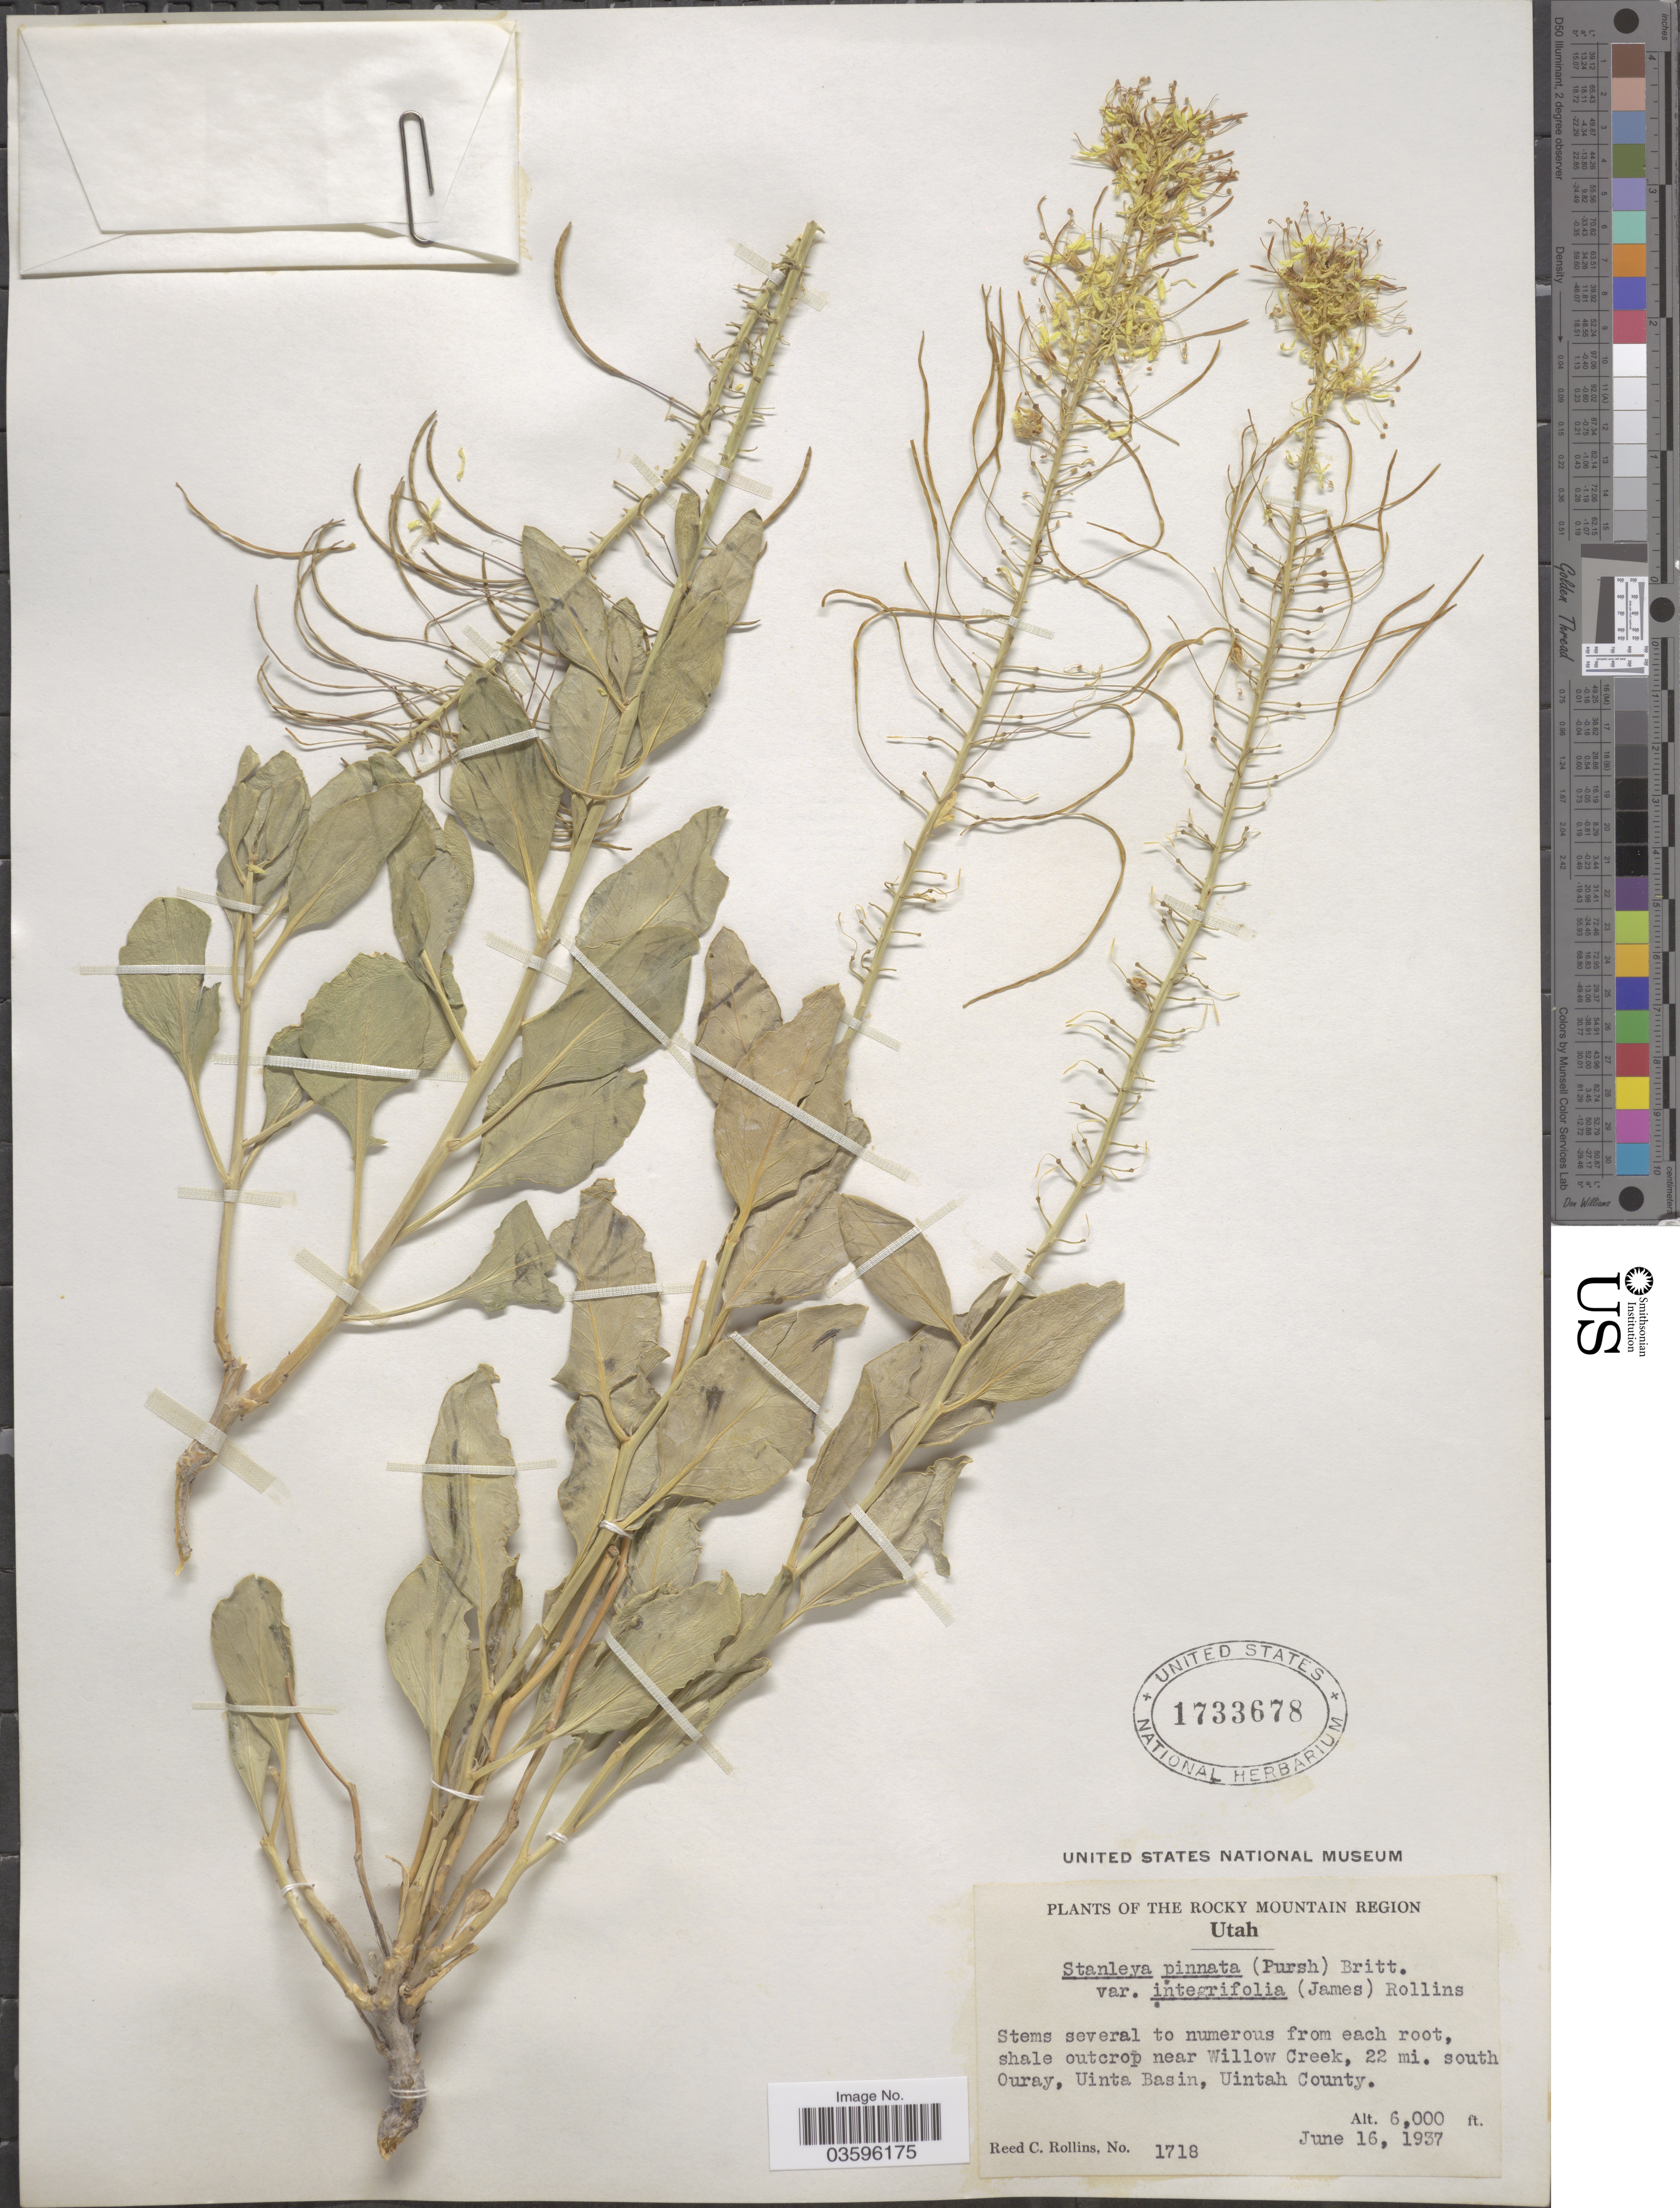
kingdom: Plantae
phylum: Tracheophyta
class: Magnoliopsida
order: Brassicales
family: Brassicaceae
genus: Stanleya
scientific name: Stanleya pinnata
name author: (Pursh) Britton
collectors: R. C. Rollins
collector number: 1718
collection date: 1937-06-16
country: United States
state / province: Utah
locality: The Rocky Mountain Region. Shale outcrop near Willow Creek, 22 mi. south Ouray, Uinta Basin, Uintah County.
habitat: shale outcrop near creek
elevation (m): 1829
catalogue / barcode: US 1733678